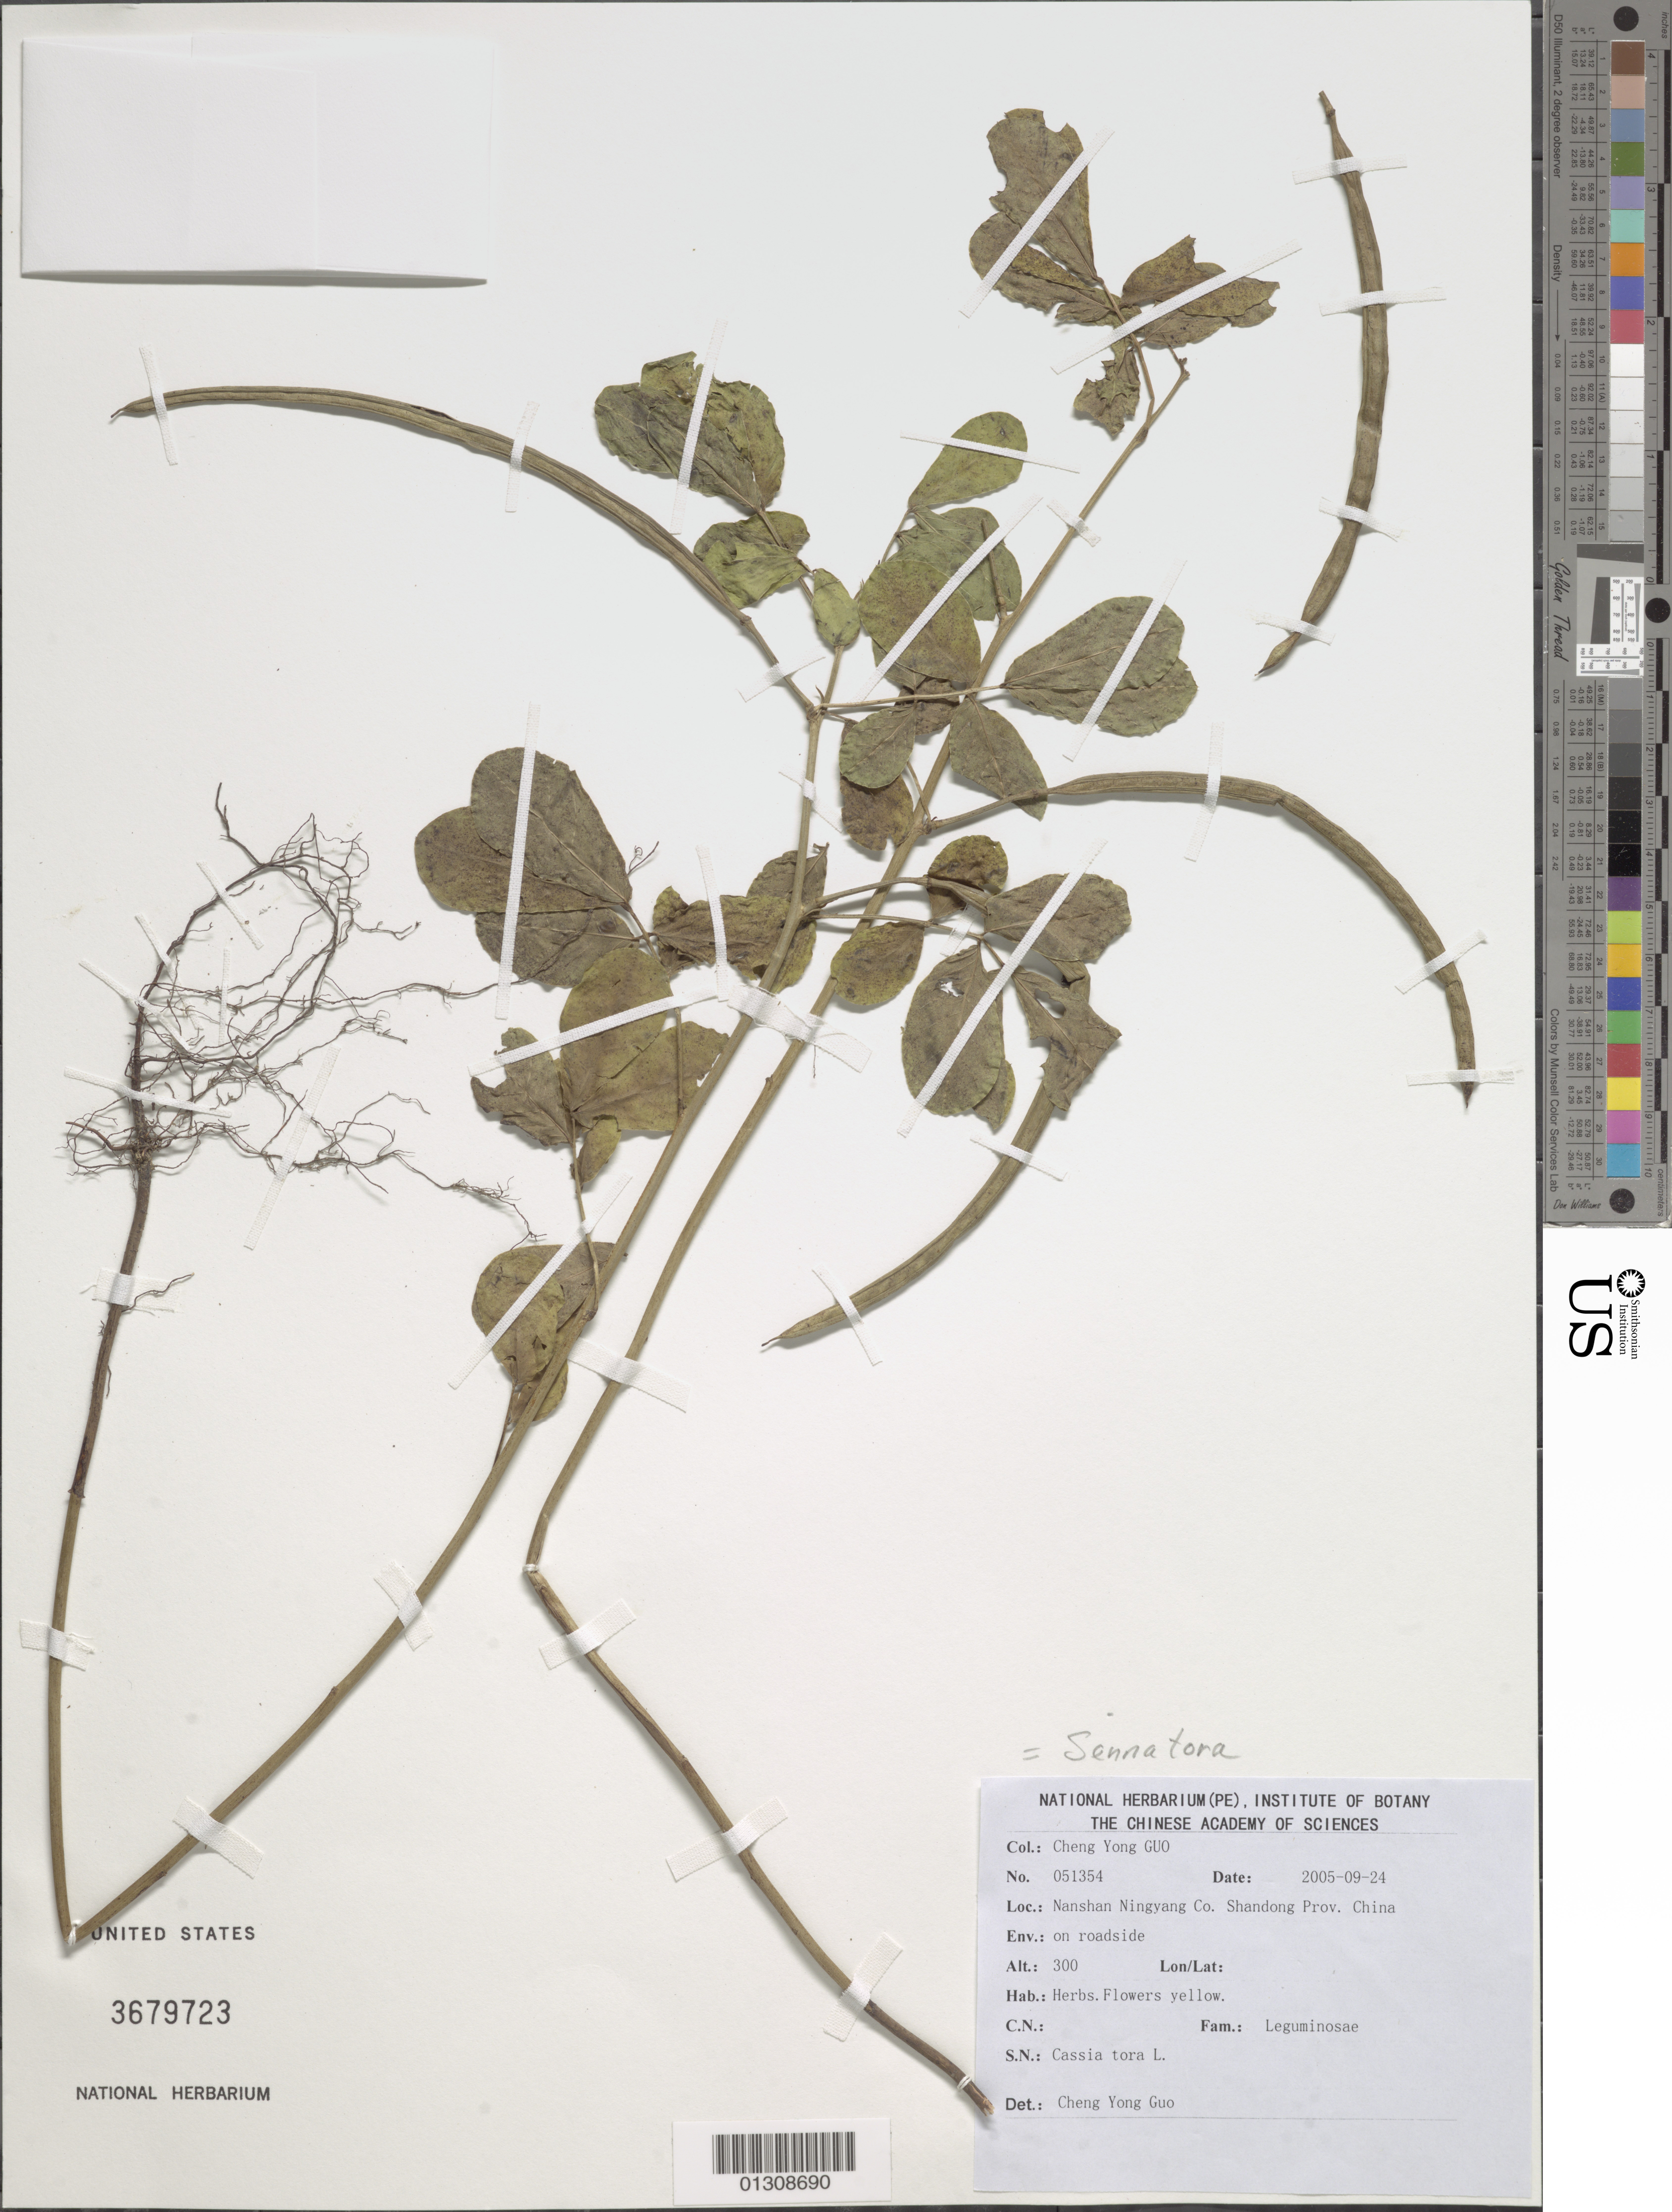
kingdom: Plantae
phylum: Tracheophyta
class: Magnoliopsida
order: Fabales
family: Fabaceae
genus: Senna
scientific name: Senna obtusifolia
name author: (L.) H.S. Irwin & Barneby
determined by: Strong, Mark T., (BOT), Smithsonian Institution - National Museum of Natural History (UNITED STATES)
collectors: C. Y. Guo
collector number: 051354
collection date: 2005-09-24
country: China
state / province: Shandong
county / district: Ningyang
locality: nanshan Ningyang Co. Shandong Prov. China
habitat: Herbs. Flowers yellow.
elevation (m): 300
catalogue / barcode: US 3679723